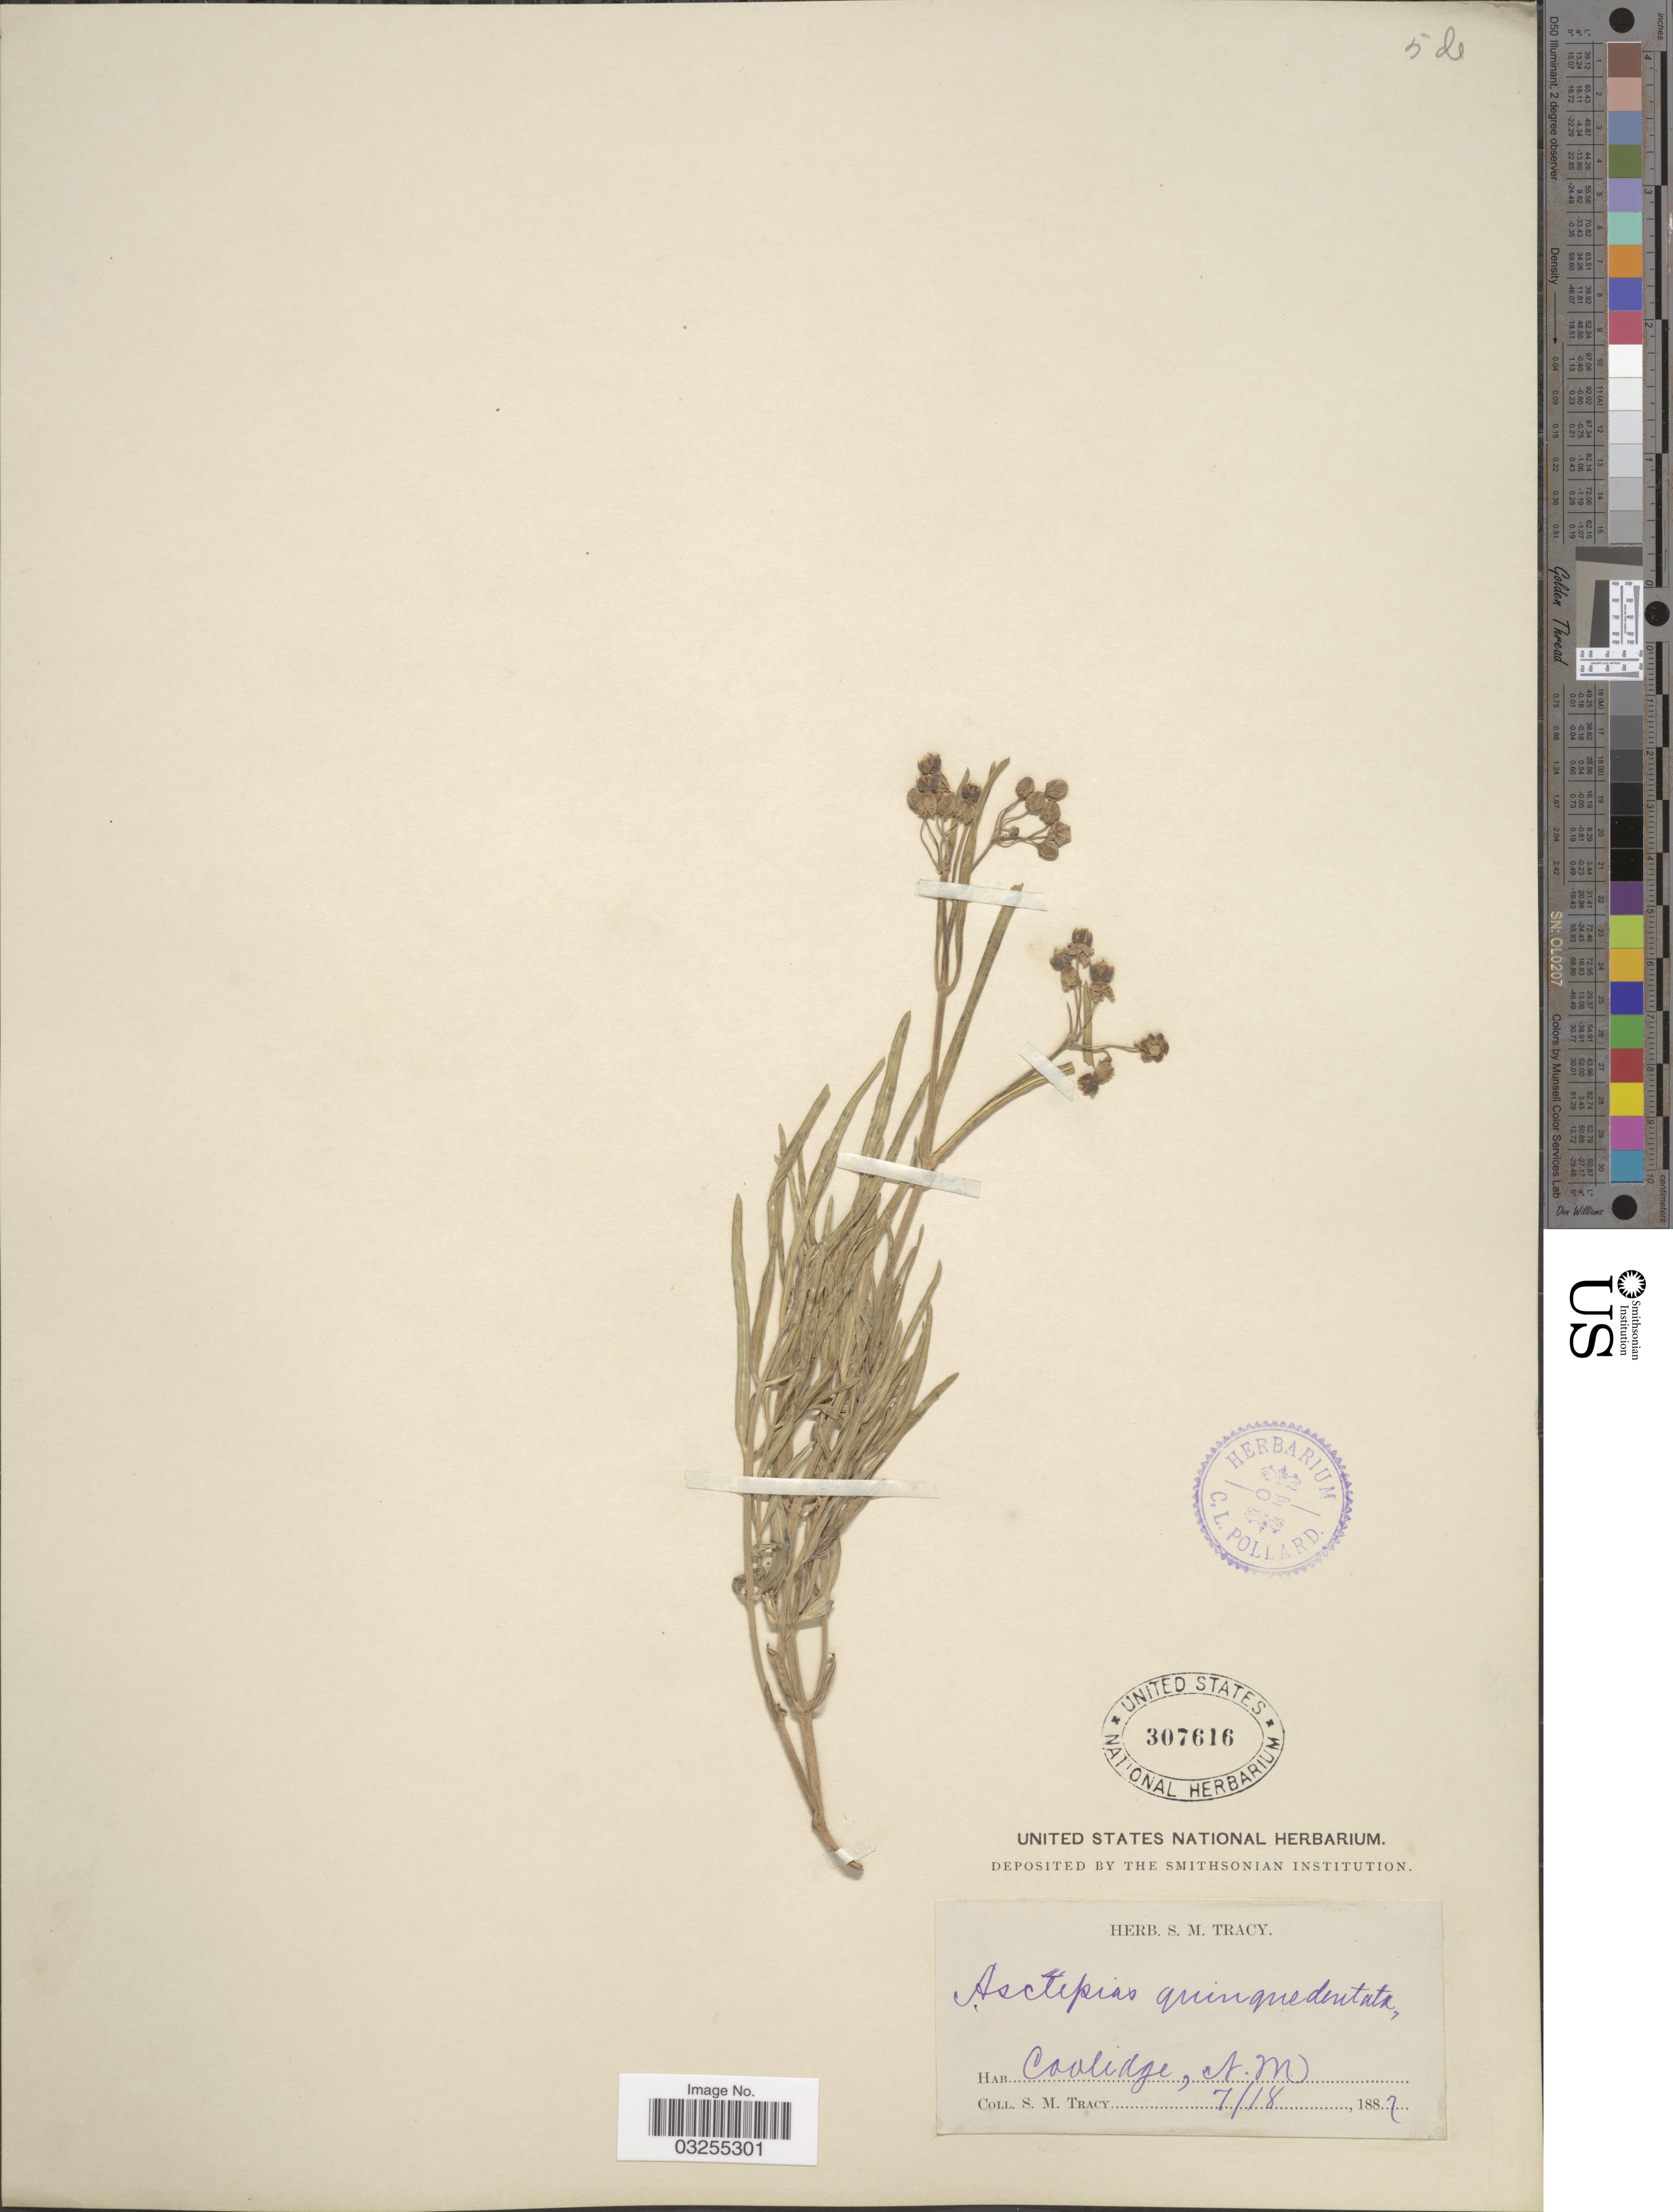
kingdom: Plantae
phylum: Tracheophyta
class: Magnoliopsida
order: Gentianales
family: Apocynaceae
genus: Asclepias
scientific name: Asclepias quinquedentata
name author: A. Gray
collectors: S. M. Tracy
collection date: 1887-07-18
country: United States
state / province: New Mexico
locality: Coolidge.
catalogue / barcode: US 307616